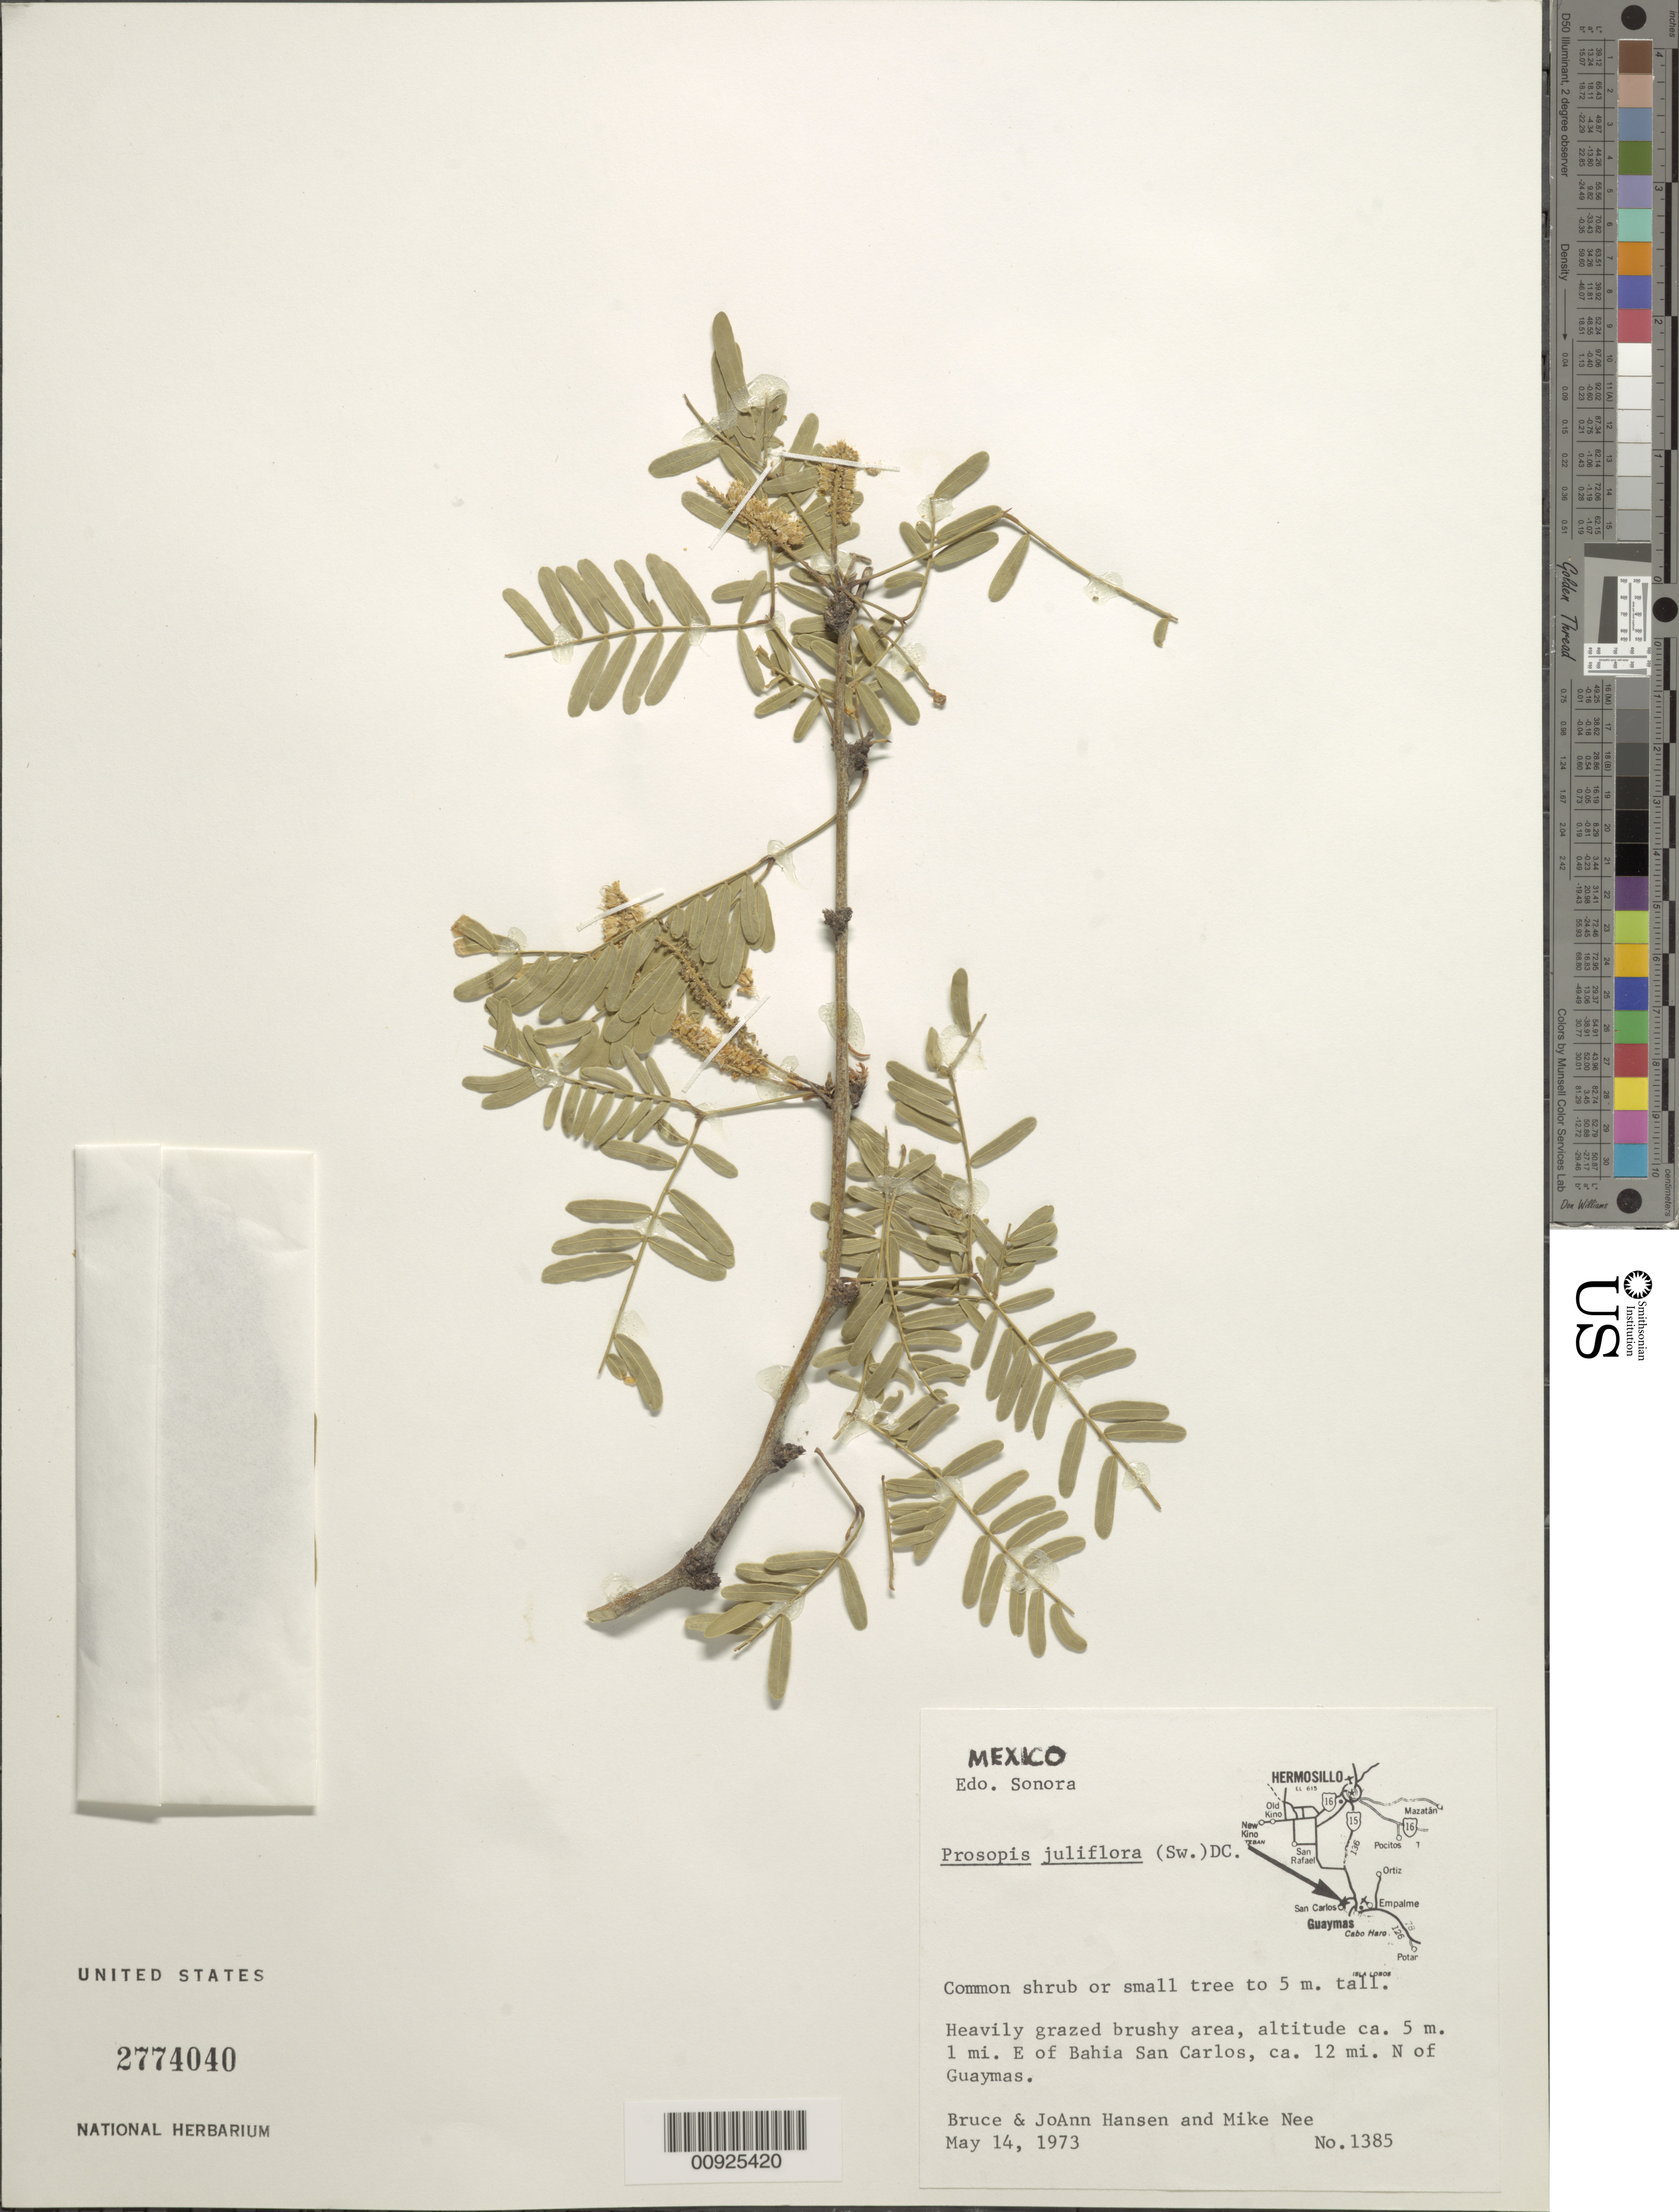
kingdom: Plantae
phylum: Tracheophyta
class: Magnoliopsida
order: Fabales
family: Fabaceae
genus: Neltuma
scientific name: Neltuma juliflora var. juliflora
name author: (Sw.) Raf.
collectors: B. Hansen, J. Hansen & M. Nee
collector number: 1385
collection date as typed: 14 May 1973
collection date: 1973-05-14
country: Mexico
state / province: Sonora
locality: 1 mi. E of Bahía San Carlos, ca. 12 mi. N of Guaymas.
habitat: Heavily grazed brushy area.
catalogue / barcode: US 2774040